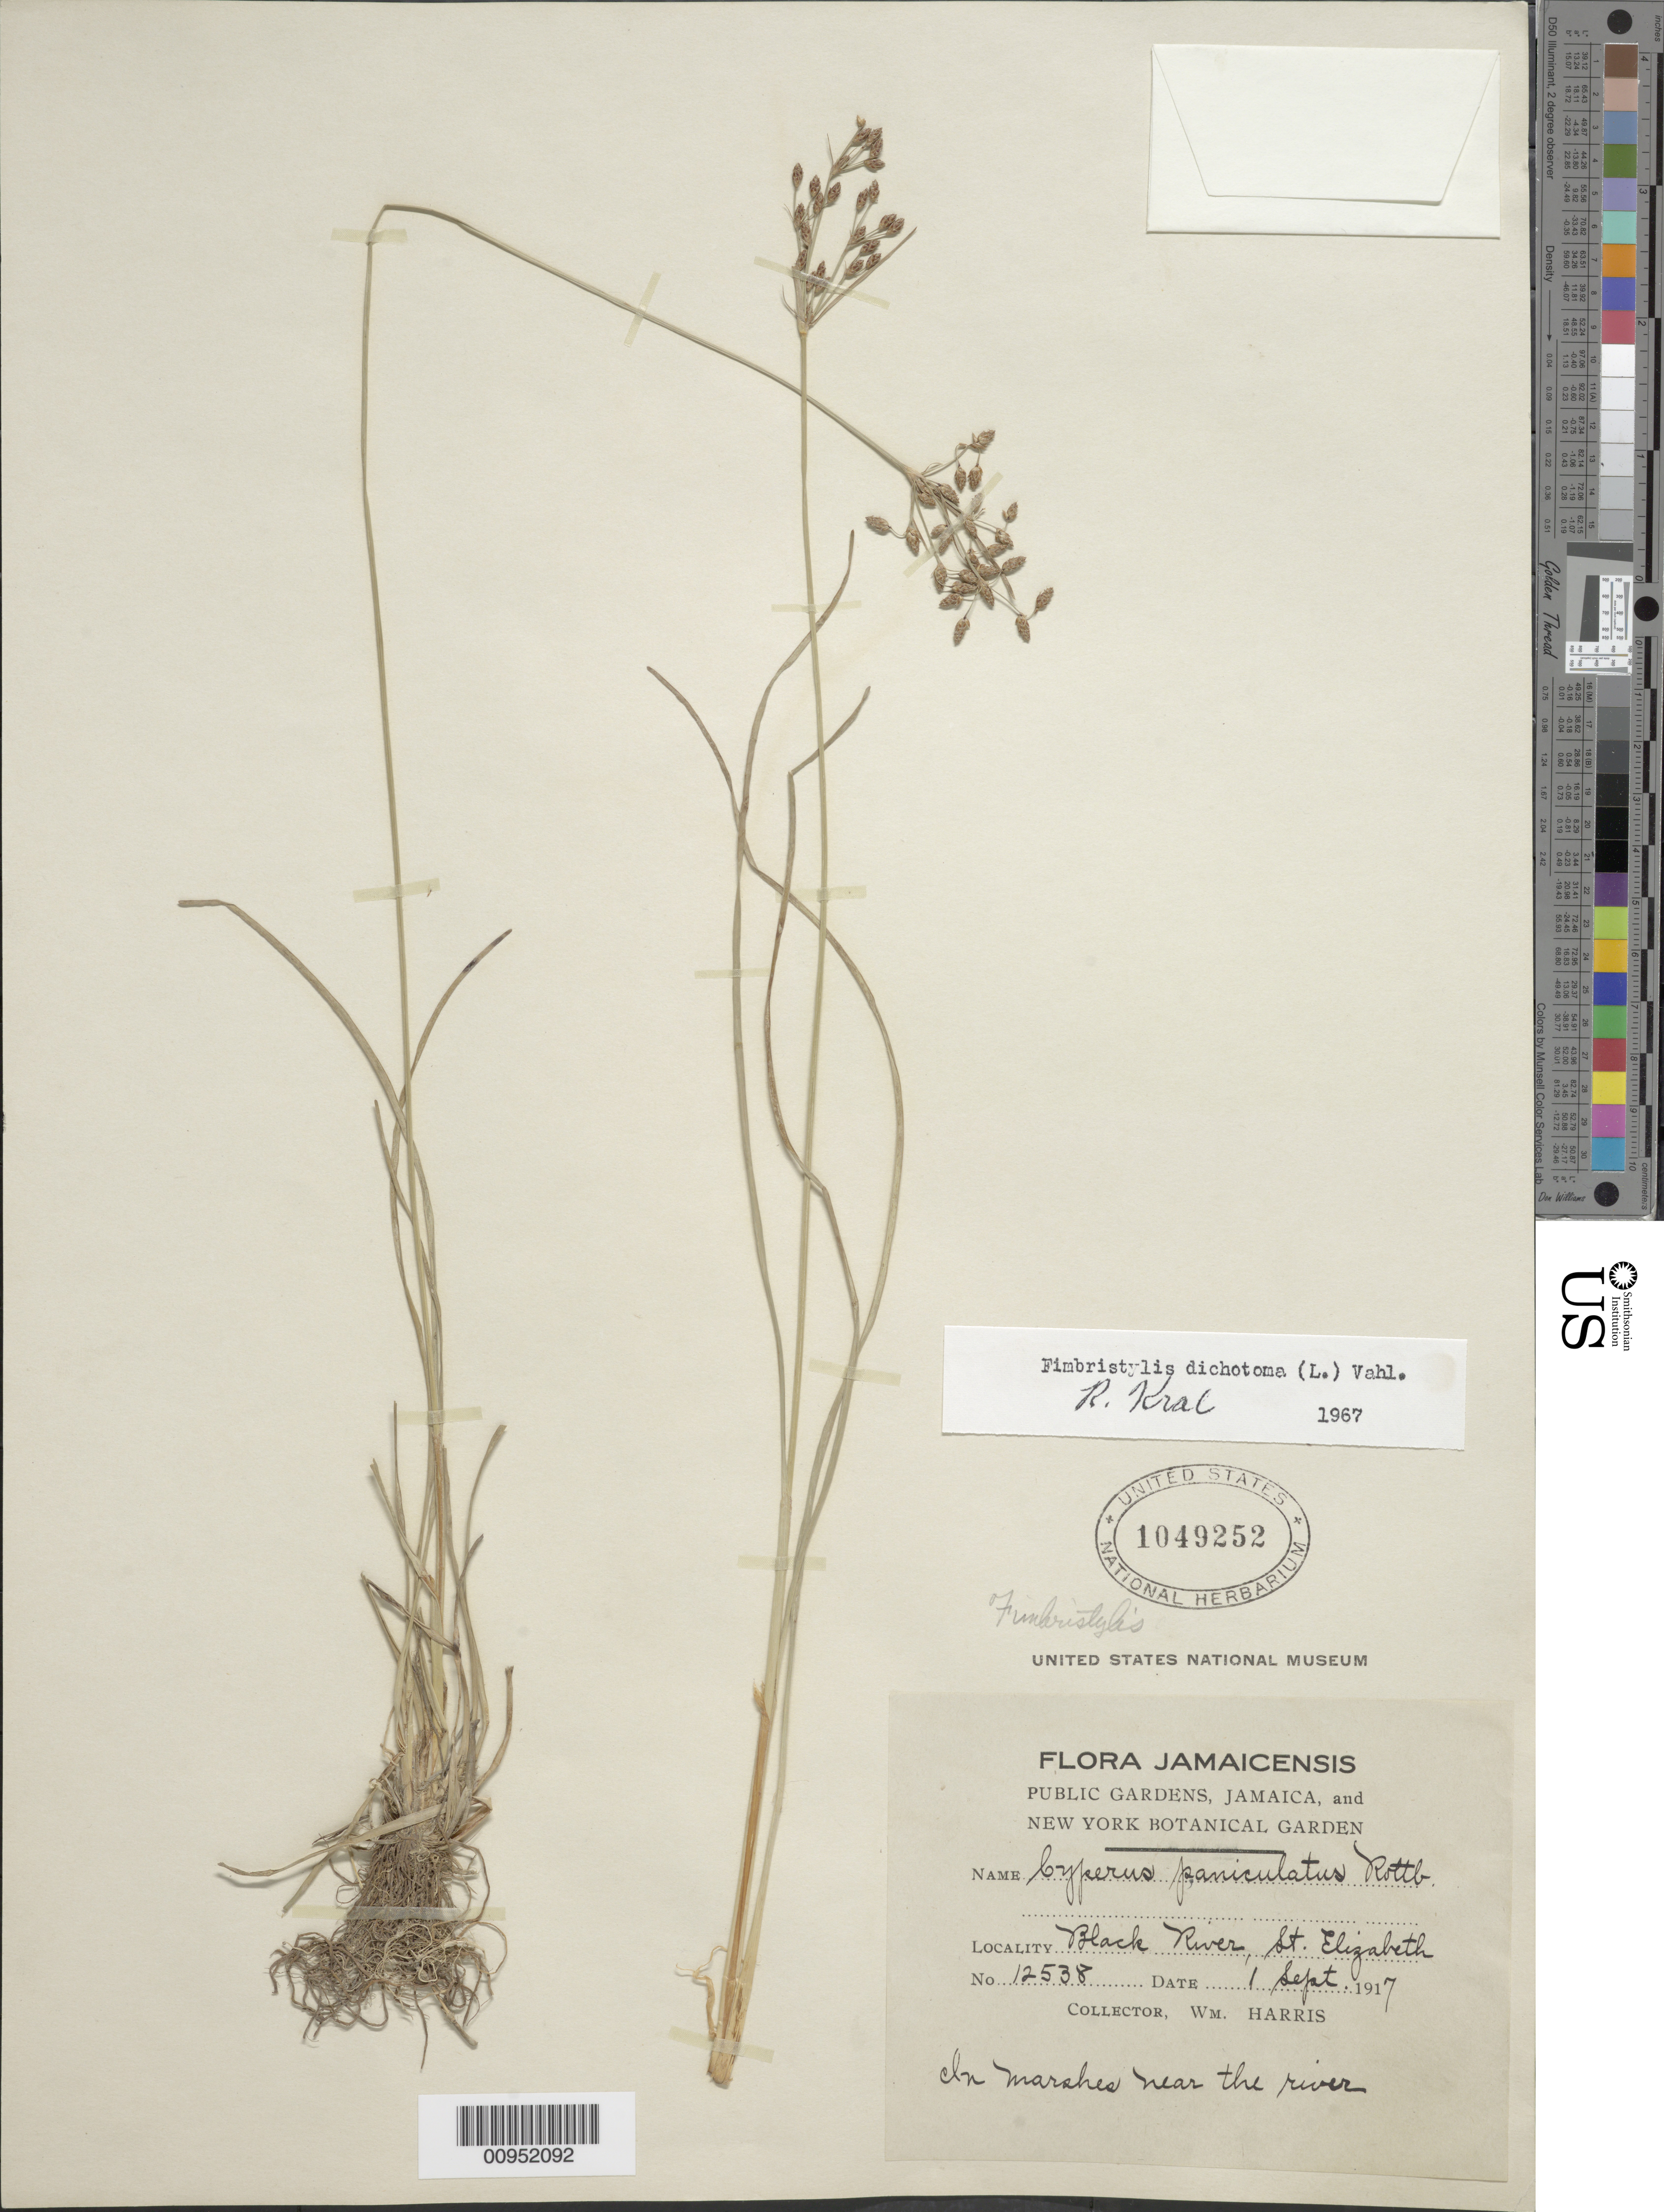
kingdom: Plantae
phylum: Tracheophyta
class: Liliopsida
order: Poales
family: Cyperaceae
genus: Fimbristylis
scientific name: Fimbristylis dichotoma subsp. dichotoma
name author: (L.) Vahl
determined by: Kral, Robert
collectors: W. H. Harris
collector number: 12538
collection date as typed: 01 Sep 1917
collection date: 1917-09-01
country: Jamaica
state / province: Saint Elizabeth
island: Jamaica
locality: Black River, marshes near river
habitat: In marshes near river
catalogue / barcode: US 1049252